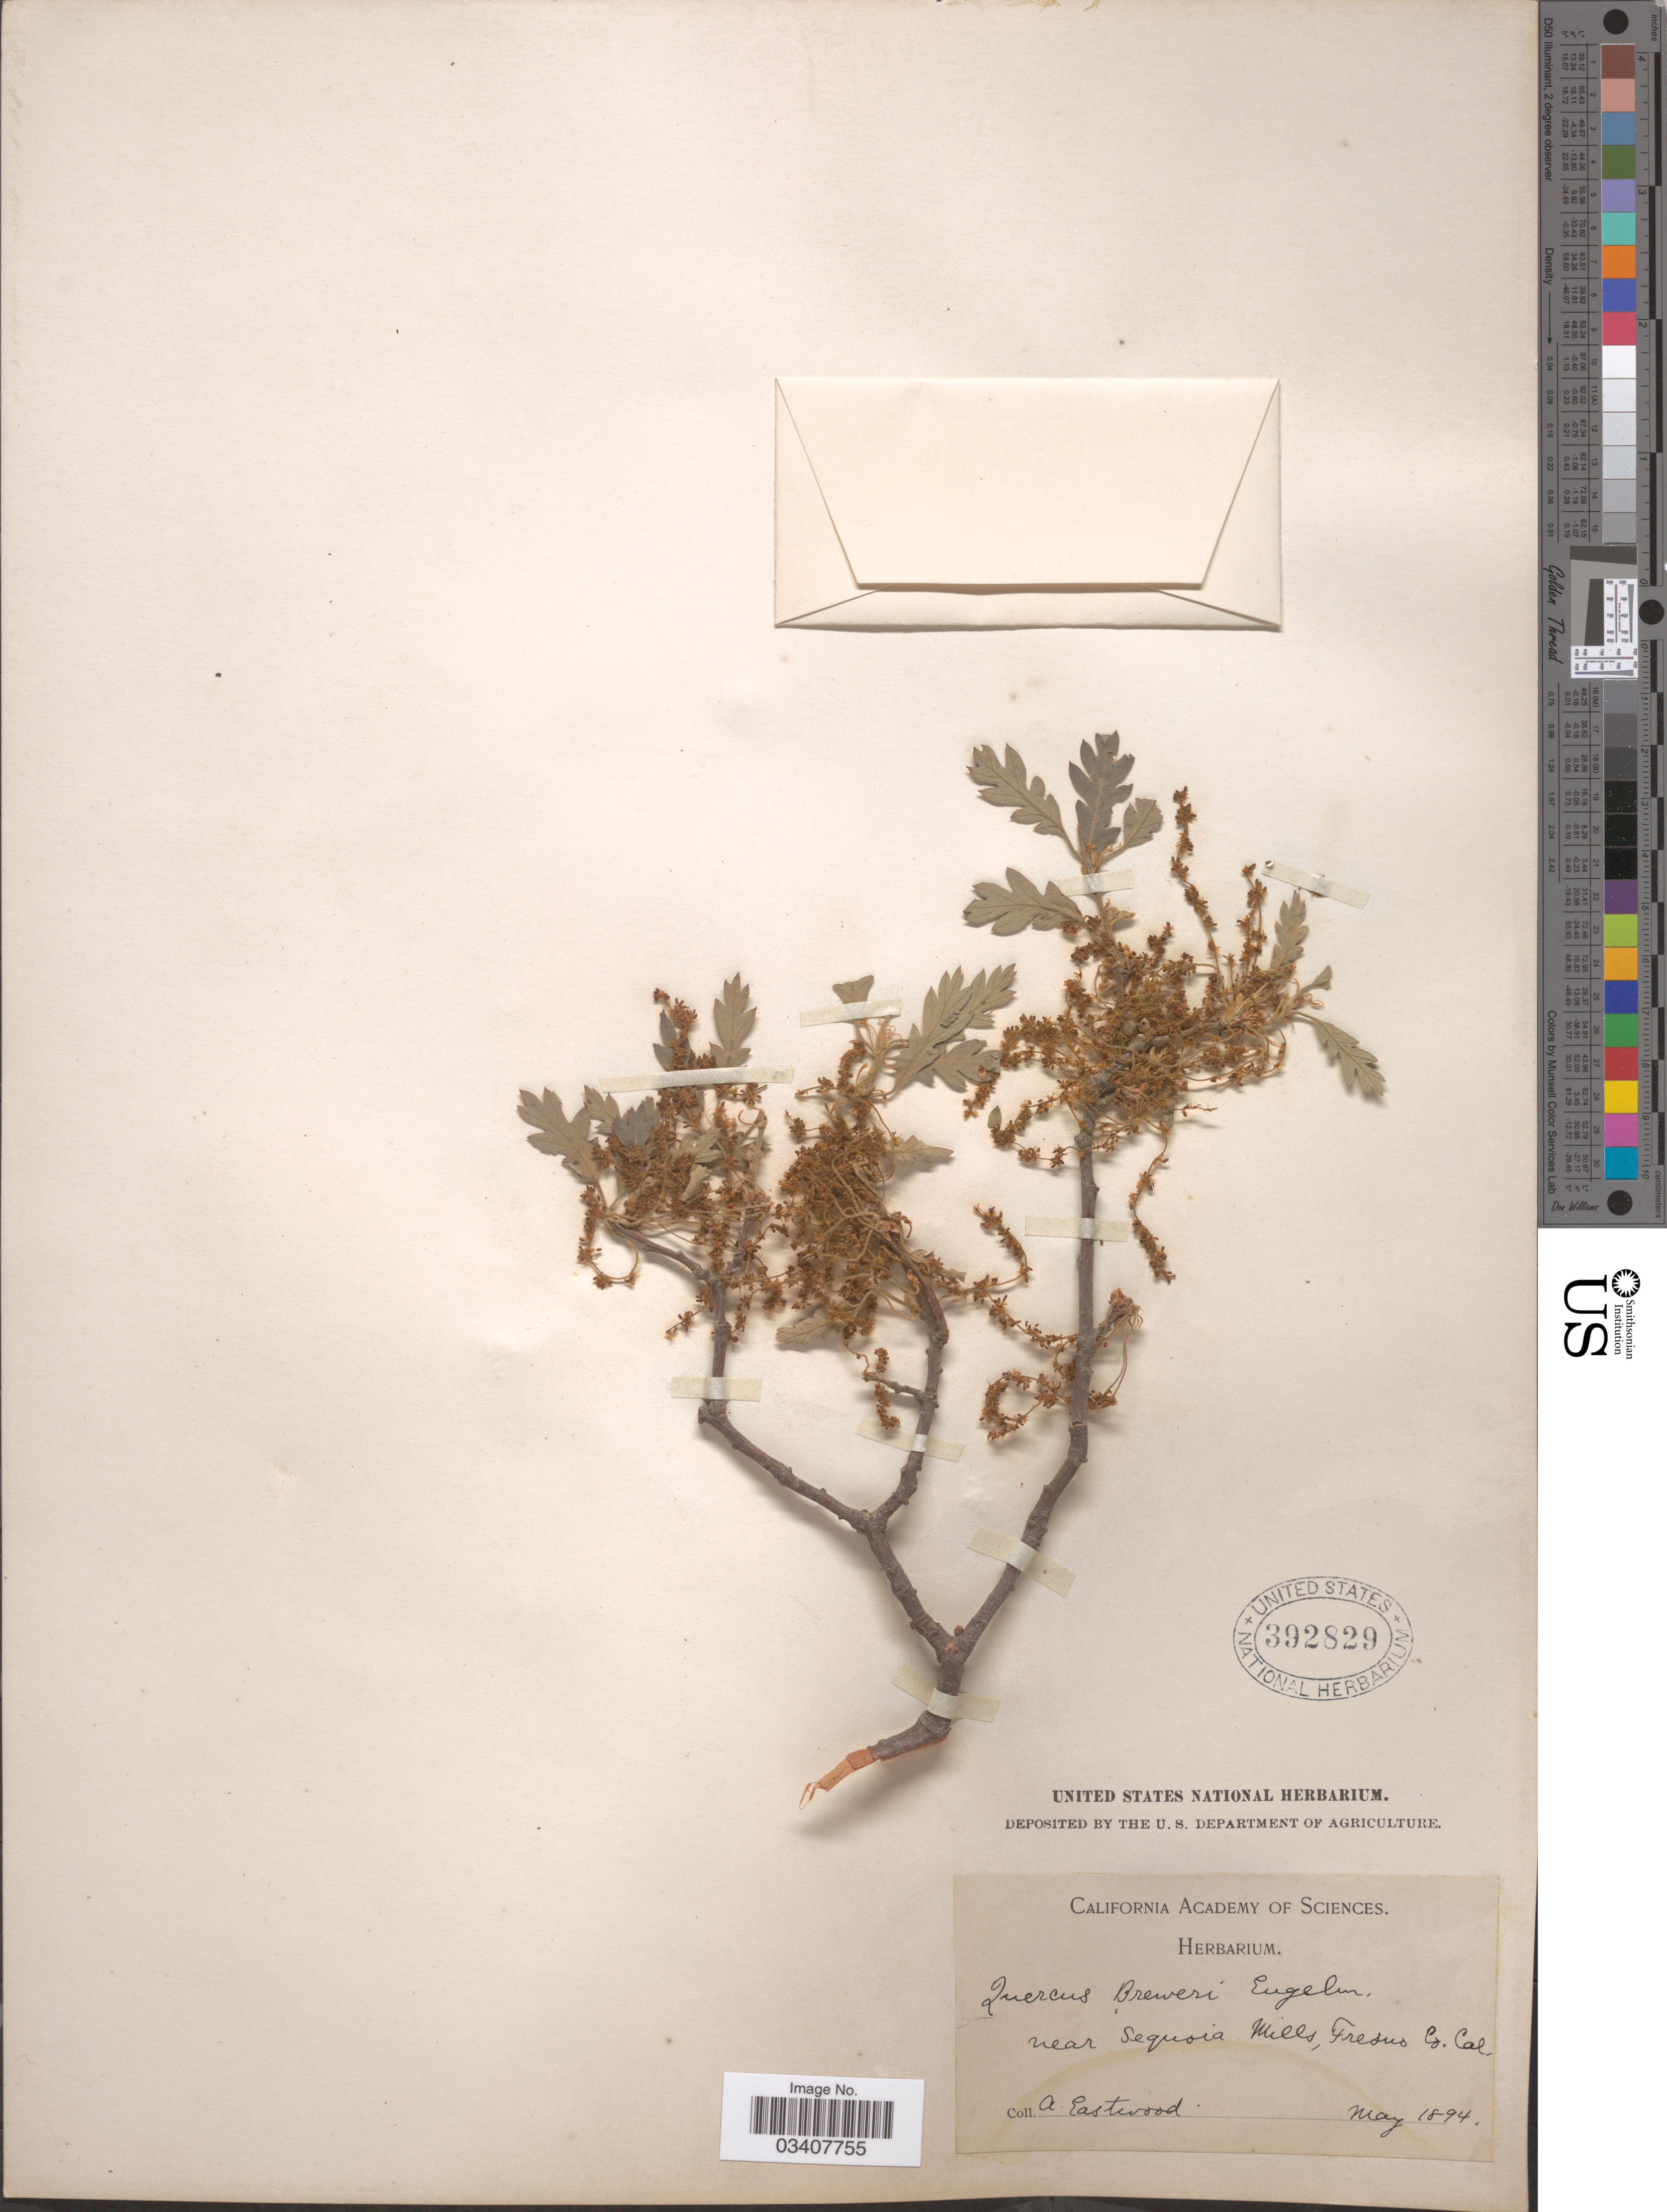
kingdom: Plantae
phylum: Tracheophyta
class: Magnoliopsida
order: Fagales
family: Fagaceae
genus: Quercus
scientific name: Quercus oerstediana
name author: R. Br.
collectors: A. Eastwood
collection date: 1894-05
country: United States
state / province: California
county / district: Fresno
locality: Near Sequoia Mills, Fresno Co.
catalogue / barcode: US 392829